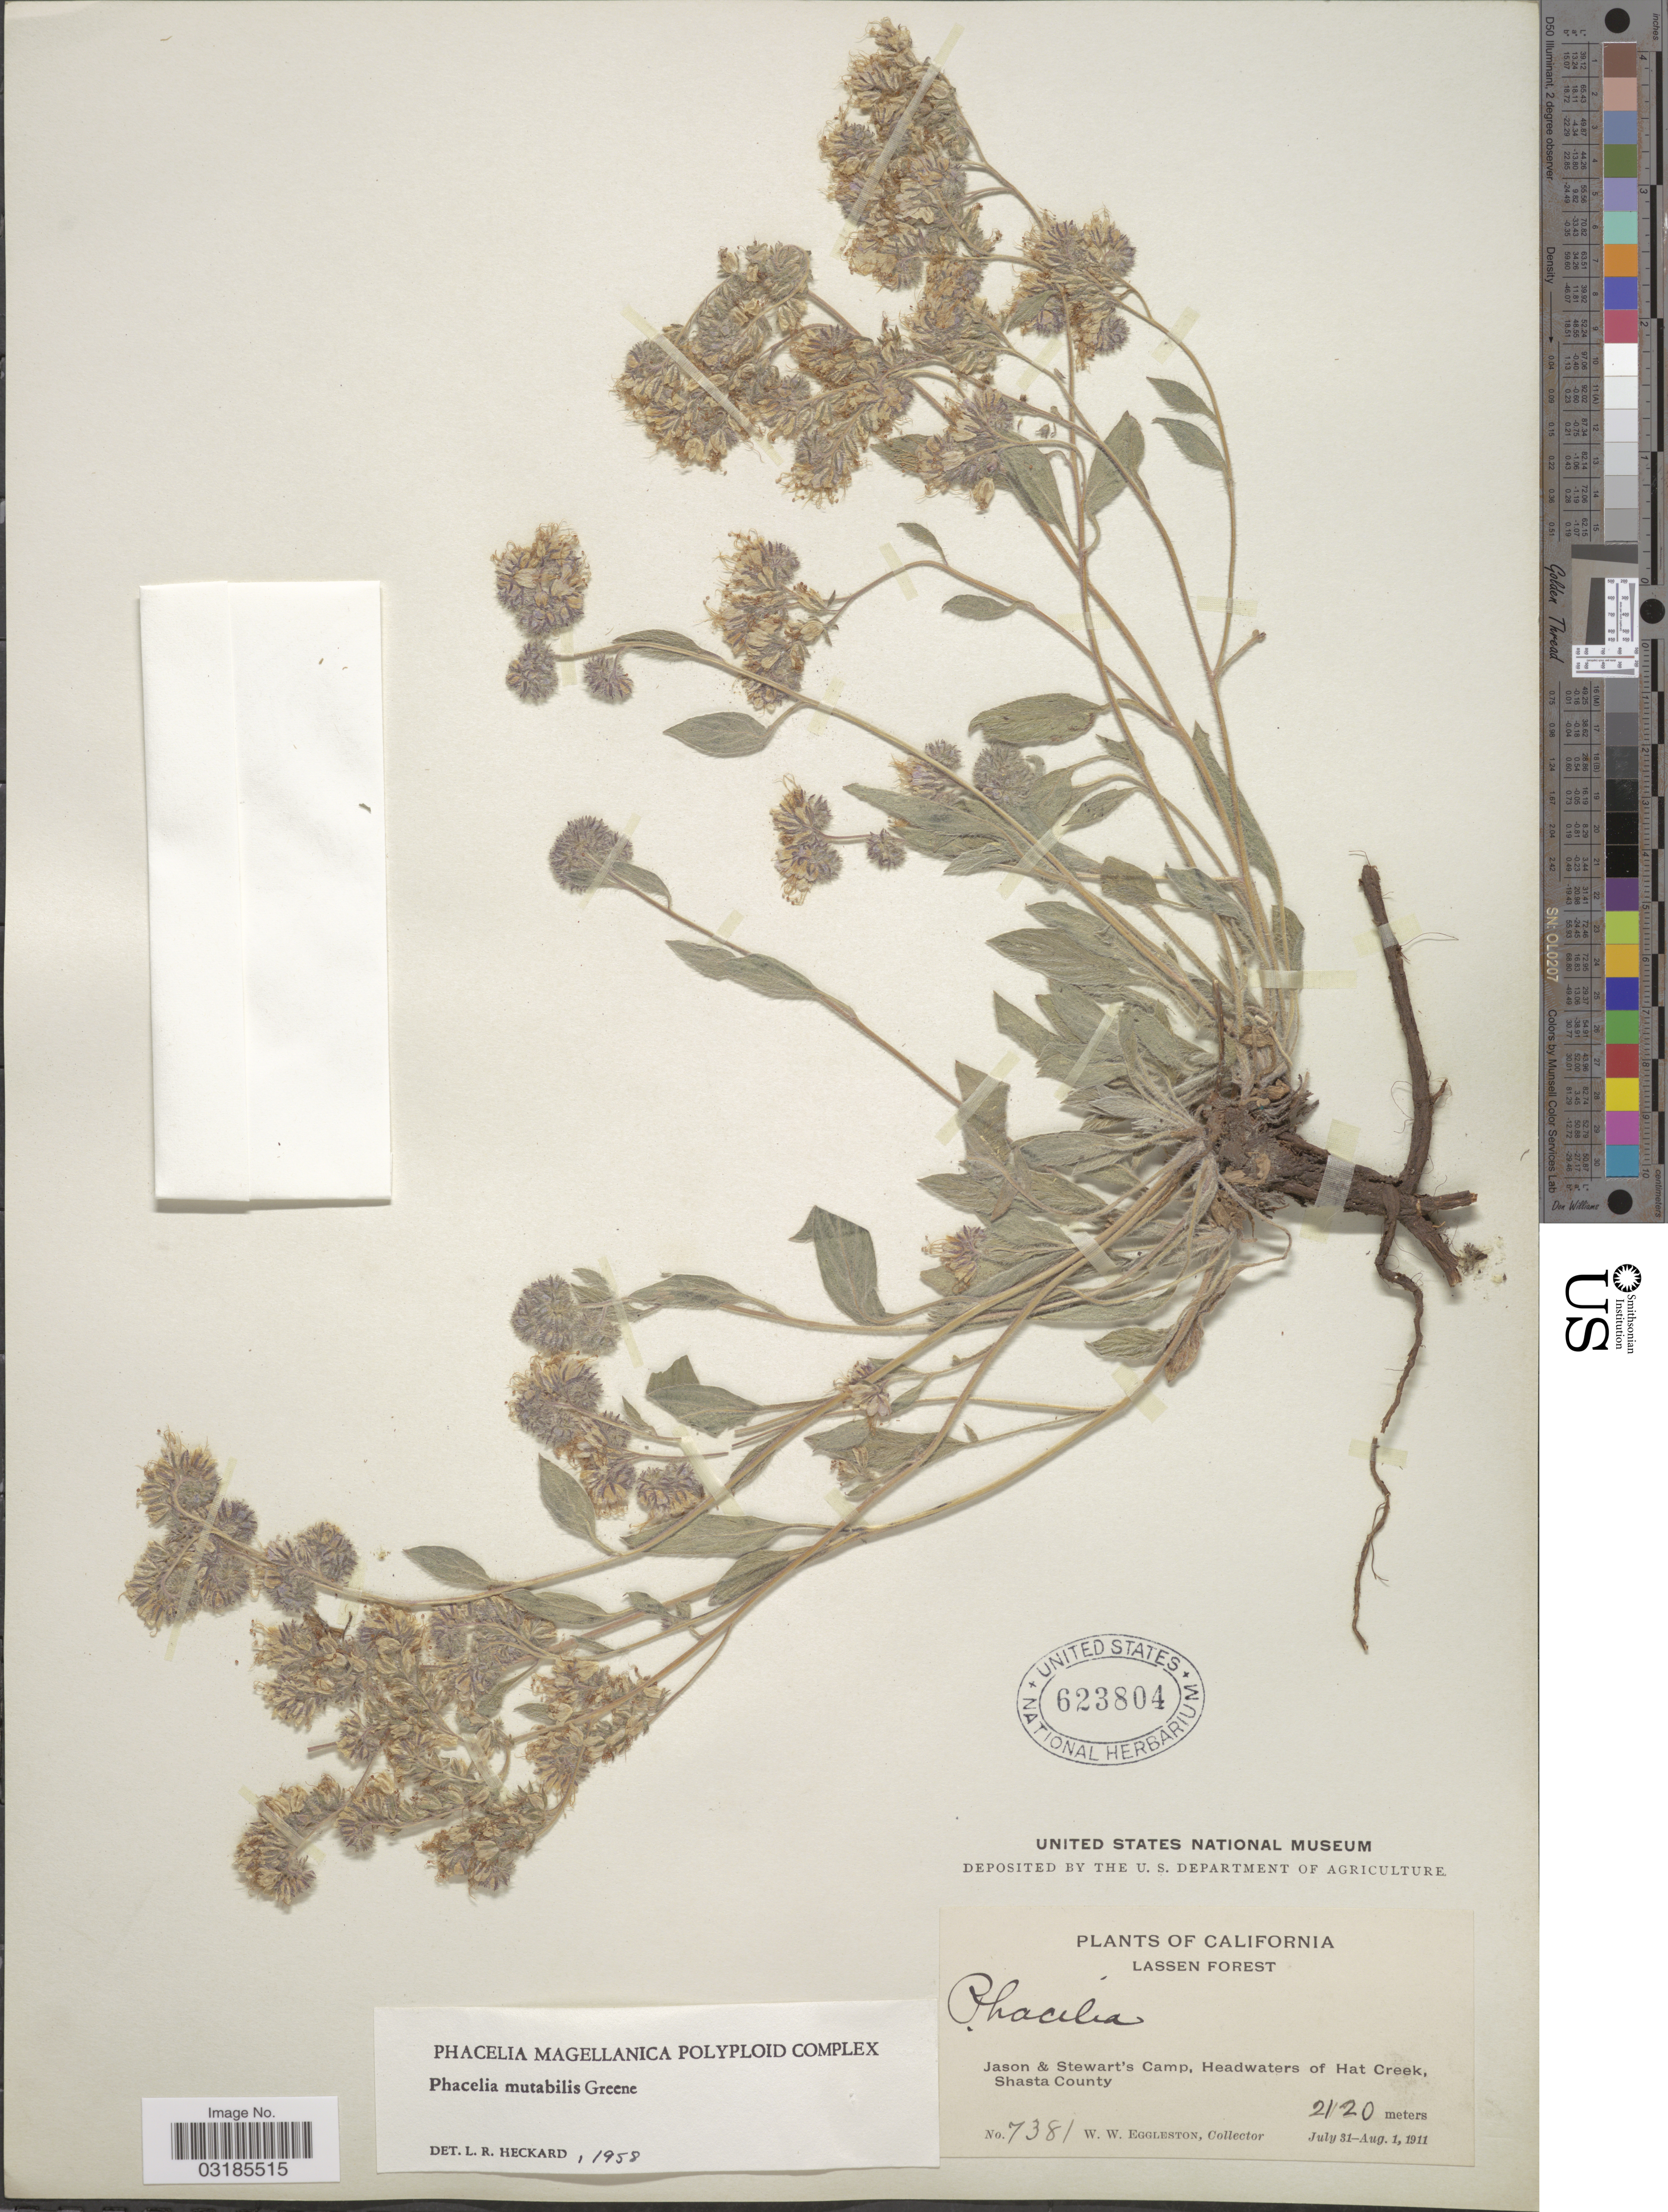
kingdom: Plantae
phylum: Tracheophyta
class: Magnoliopsida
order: Boraginales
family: Hydrophyllaceae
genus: Phacelia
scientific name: Phacelia mutabilis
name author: Greene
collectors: W. W. Eggleston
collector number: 7381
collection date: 1911-07-31/1911-08-01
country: United States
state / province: California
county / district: Shasta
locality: Lassen Forest, Jason & Stewart's Camp, Headwaters of Hat Creek, Shasta County.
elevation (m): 2120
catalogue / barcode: US 623804